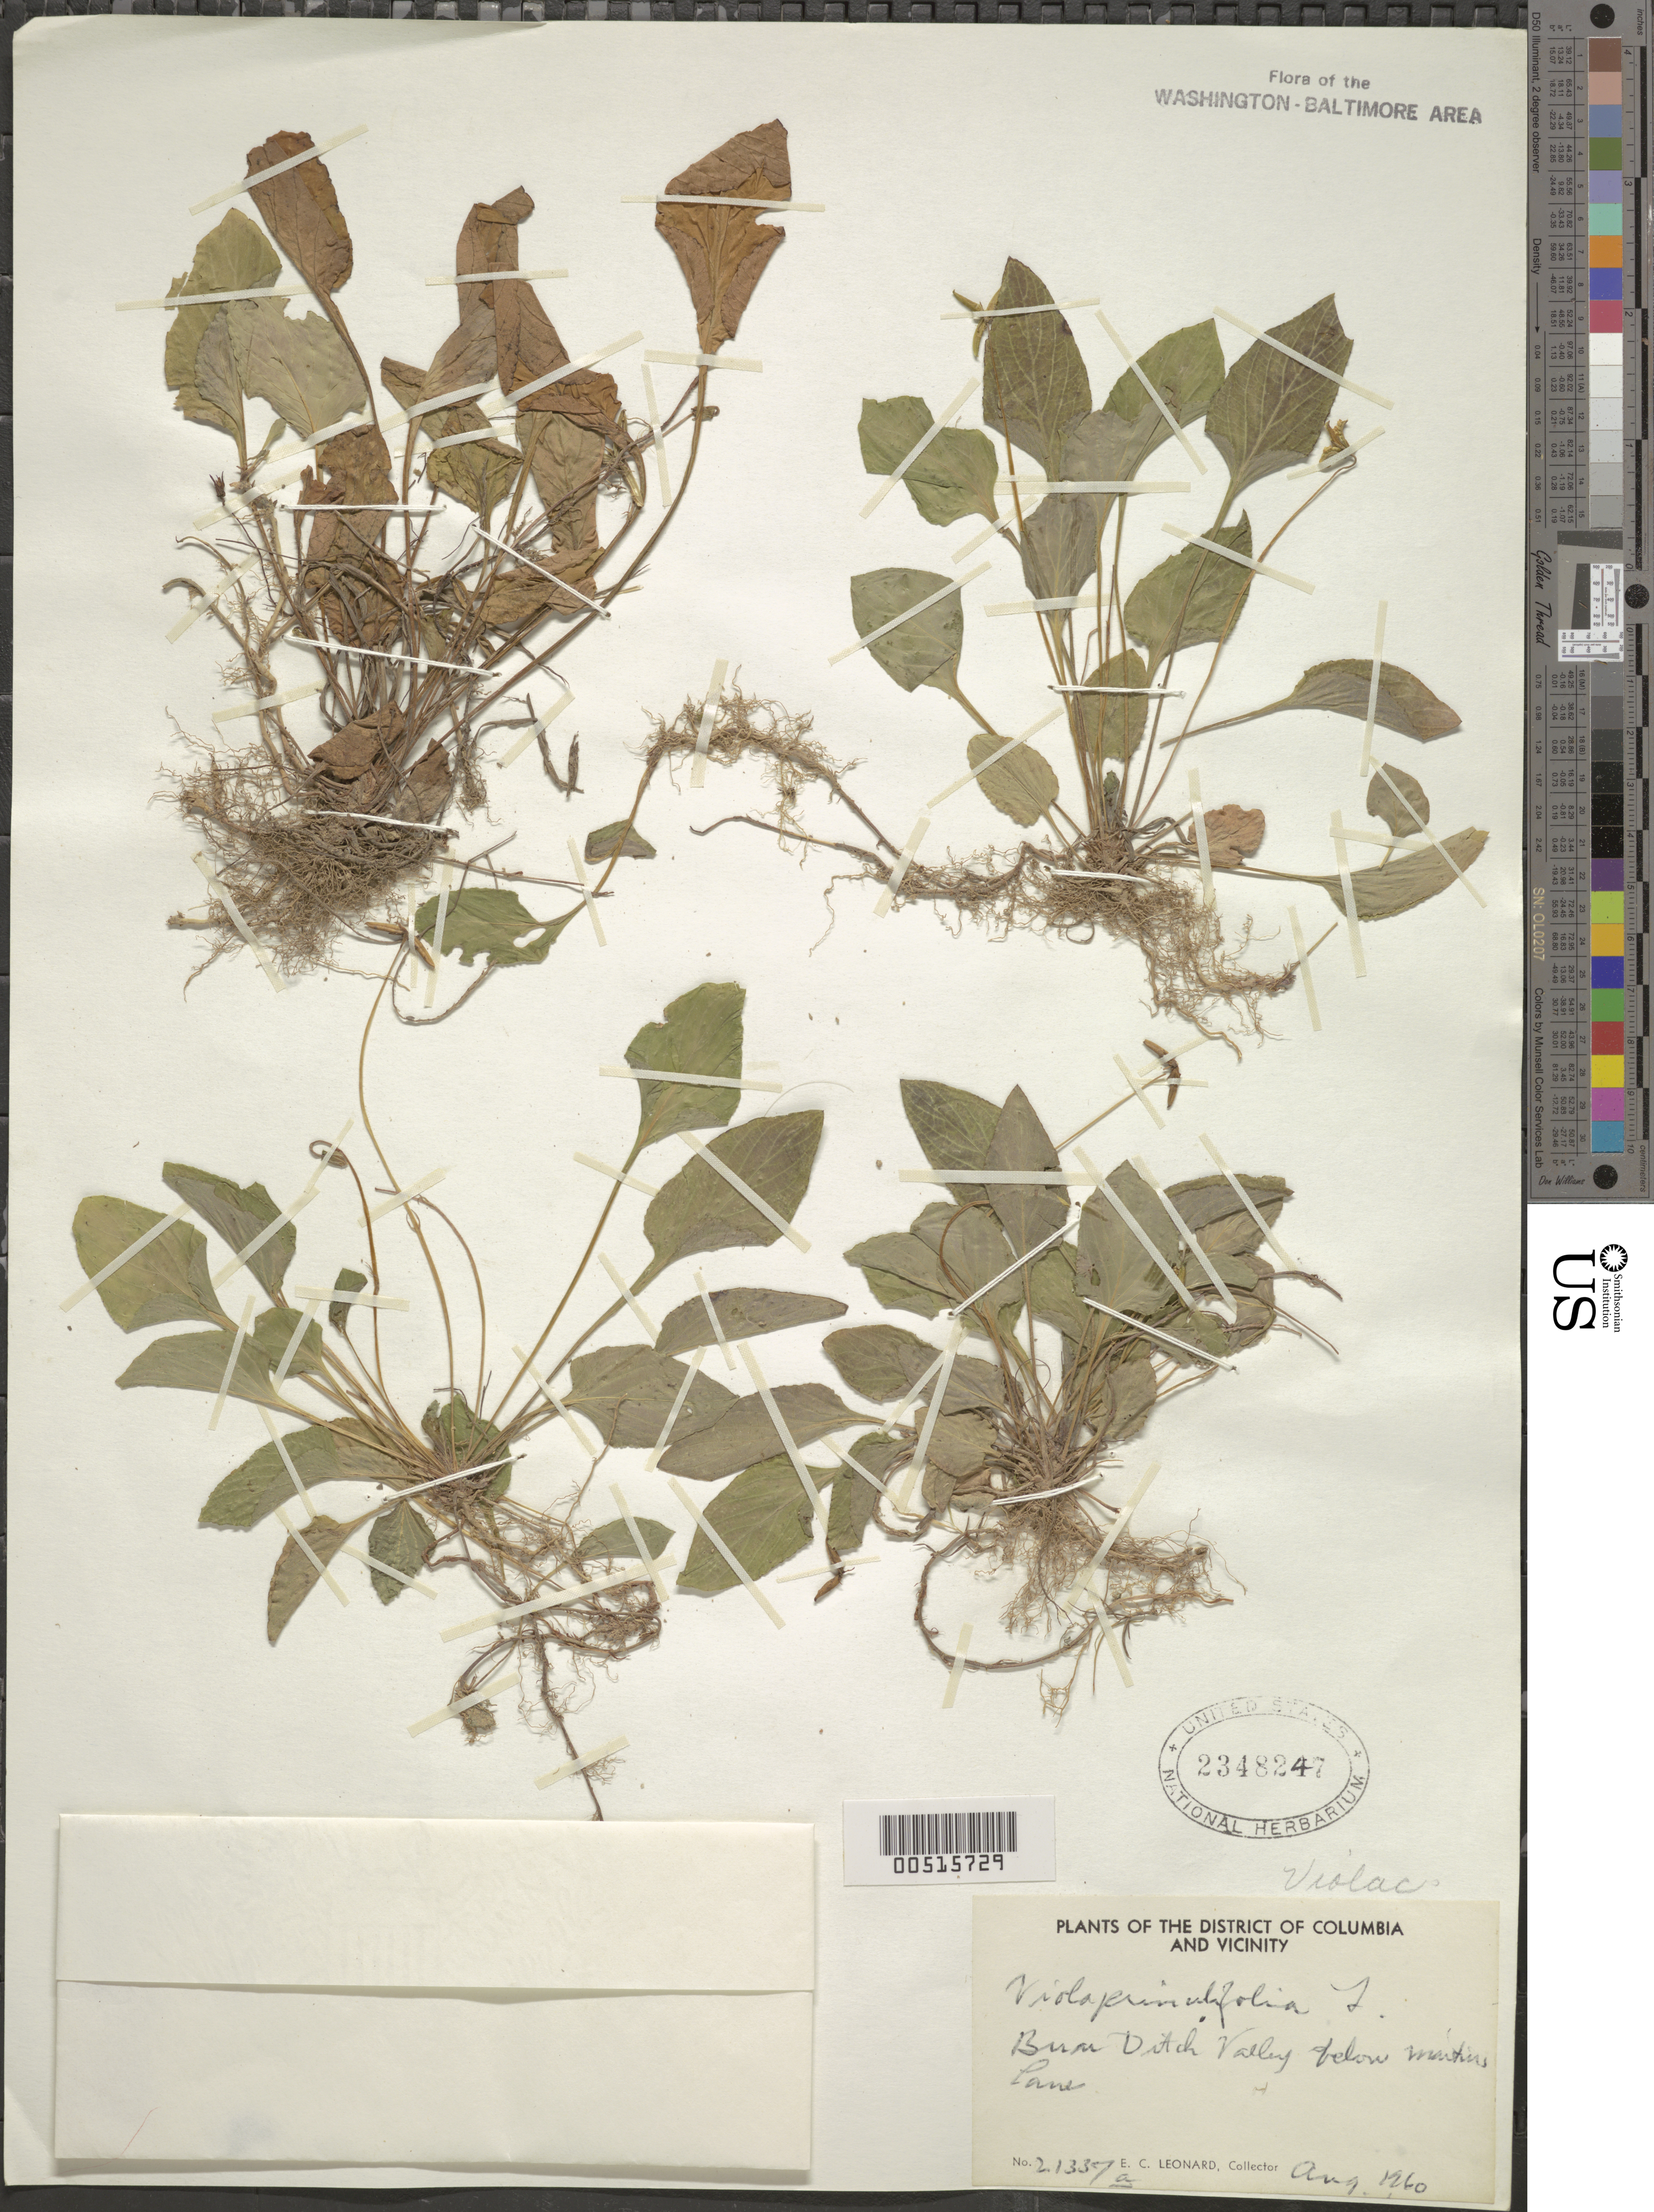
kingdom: Plantae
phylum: Tracheophyta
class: Magnoliopsida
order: Malpighiales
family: Violaceae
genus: Viola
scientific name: Viola prunifolia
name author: Humb. & Bonpl. ex Willd.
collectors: E. C. Leonard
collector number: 21337A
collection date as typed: Aug 1960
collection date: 1960-08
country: United States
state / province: Maryland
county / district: Prince George's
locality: Briar Ditch Valley, below Martin's Lane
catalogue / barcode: US 2348247